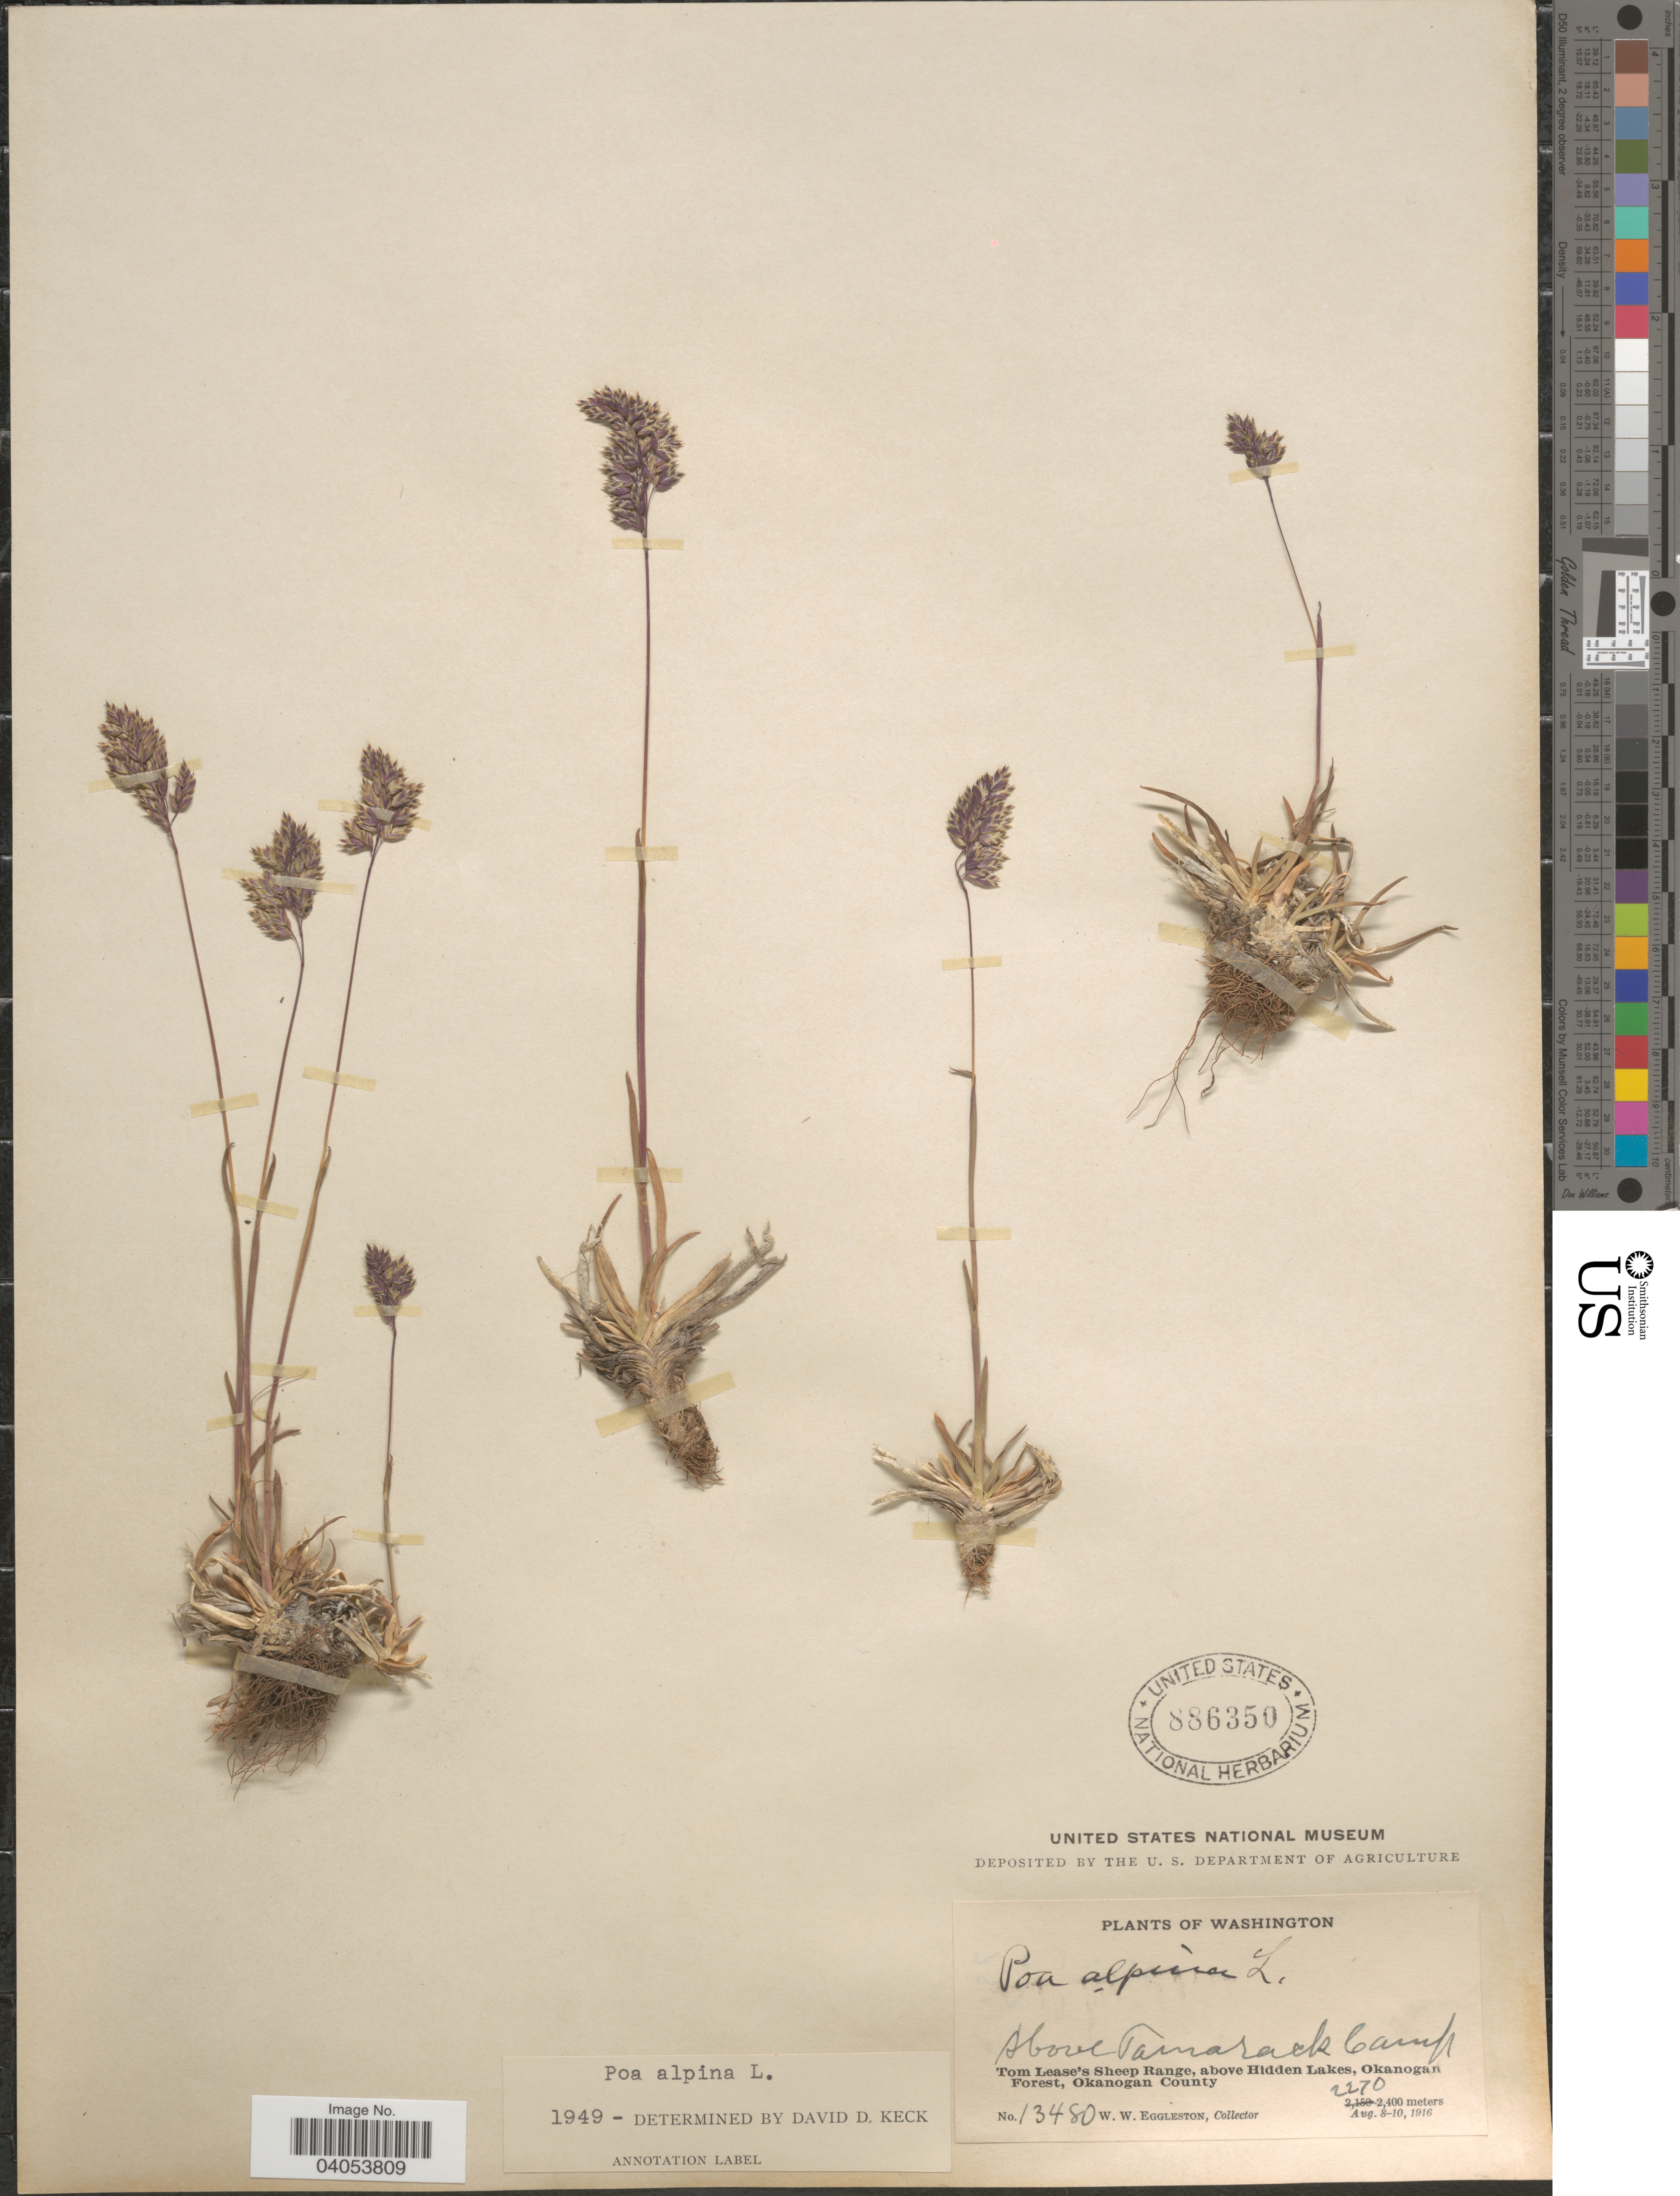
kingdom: Plantae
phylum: Tracheophyta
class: Liliopsida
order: Poales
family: Poaceae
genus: Poa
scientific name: Poa alpina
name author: L.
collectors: W. W. Eggleston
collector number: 13480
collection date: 1916-08-08/1916-08-10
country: United States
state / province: Washington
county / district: Okanogan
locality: Above Tamarack Camp. Tom Lease's Sheep Range, above Hidden Lakes, Okanogan Forest, Okanogan County.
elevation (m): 2270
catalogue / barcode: US 886350